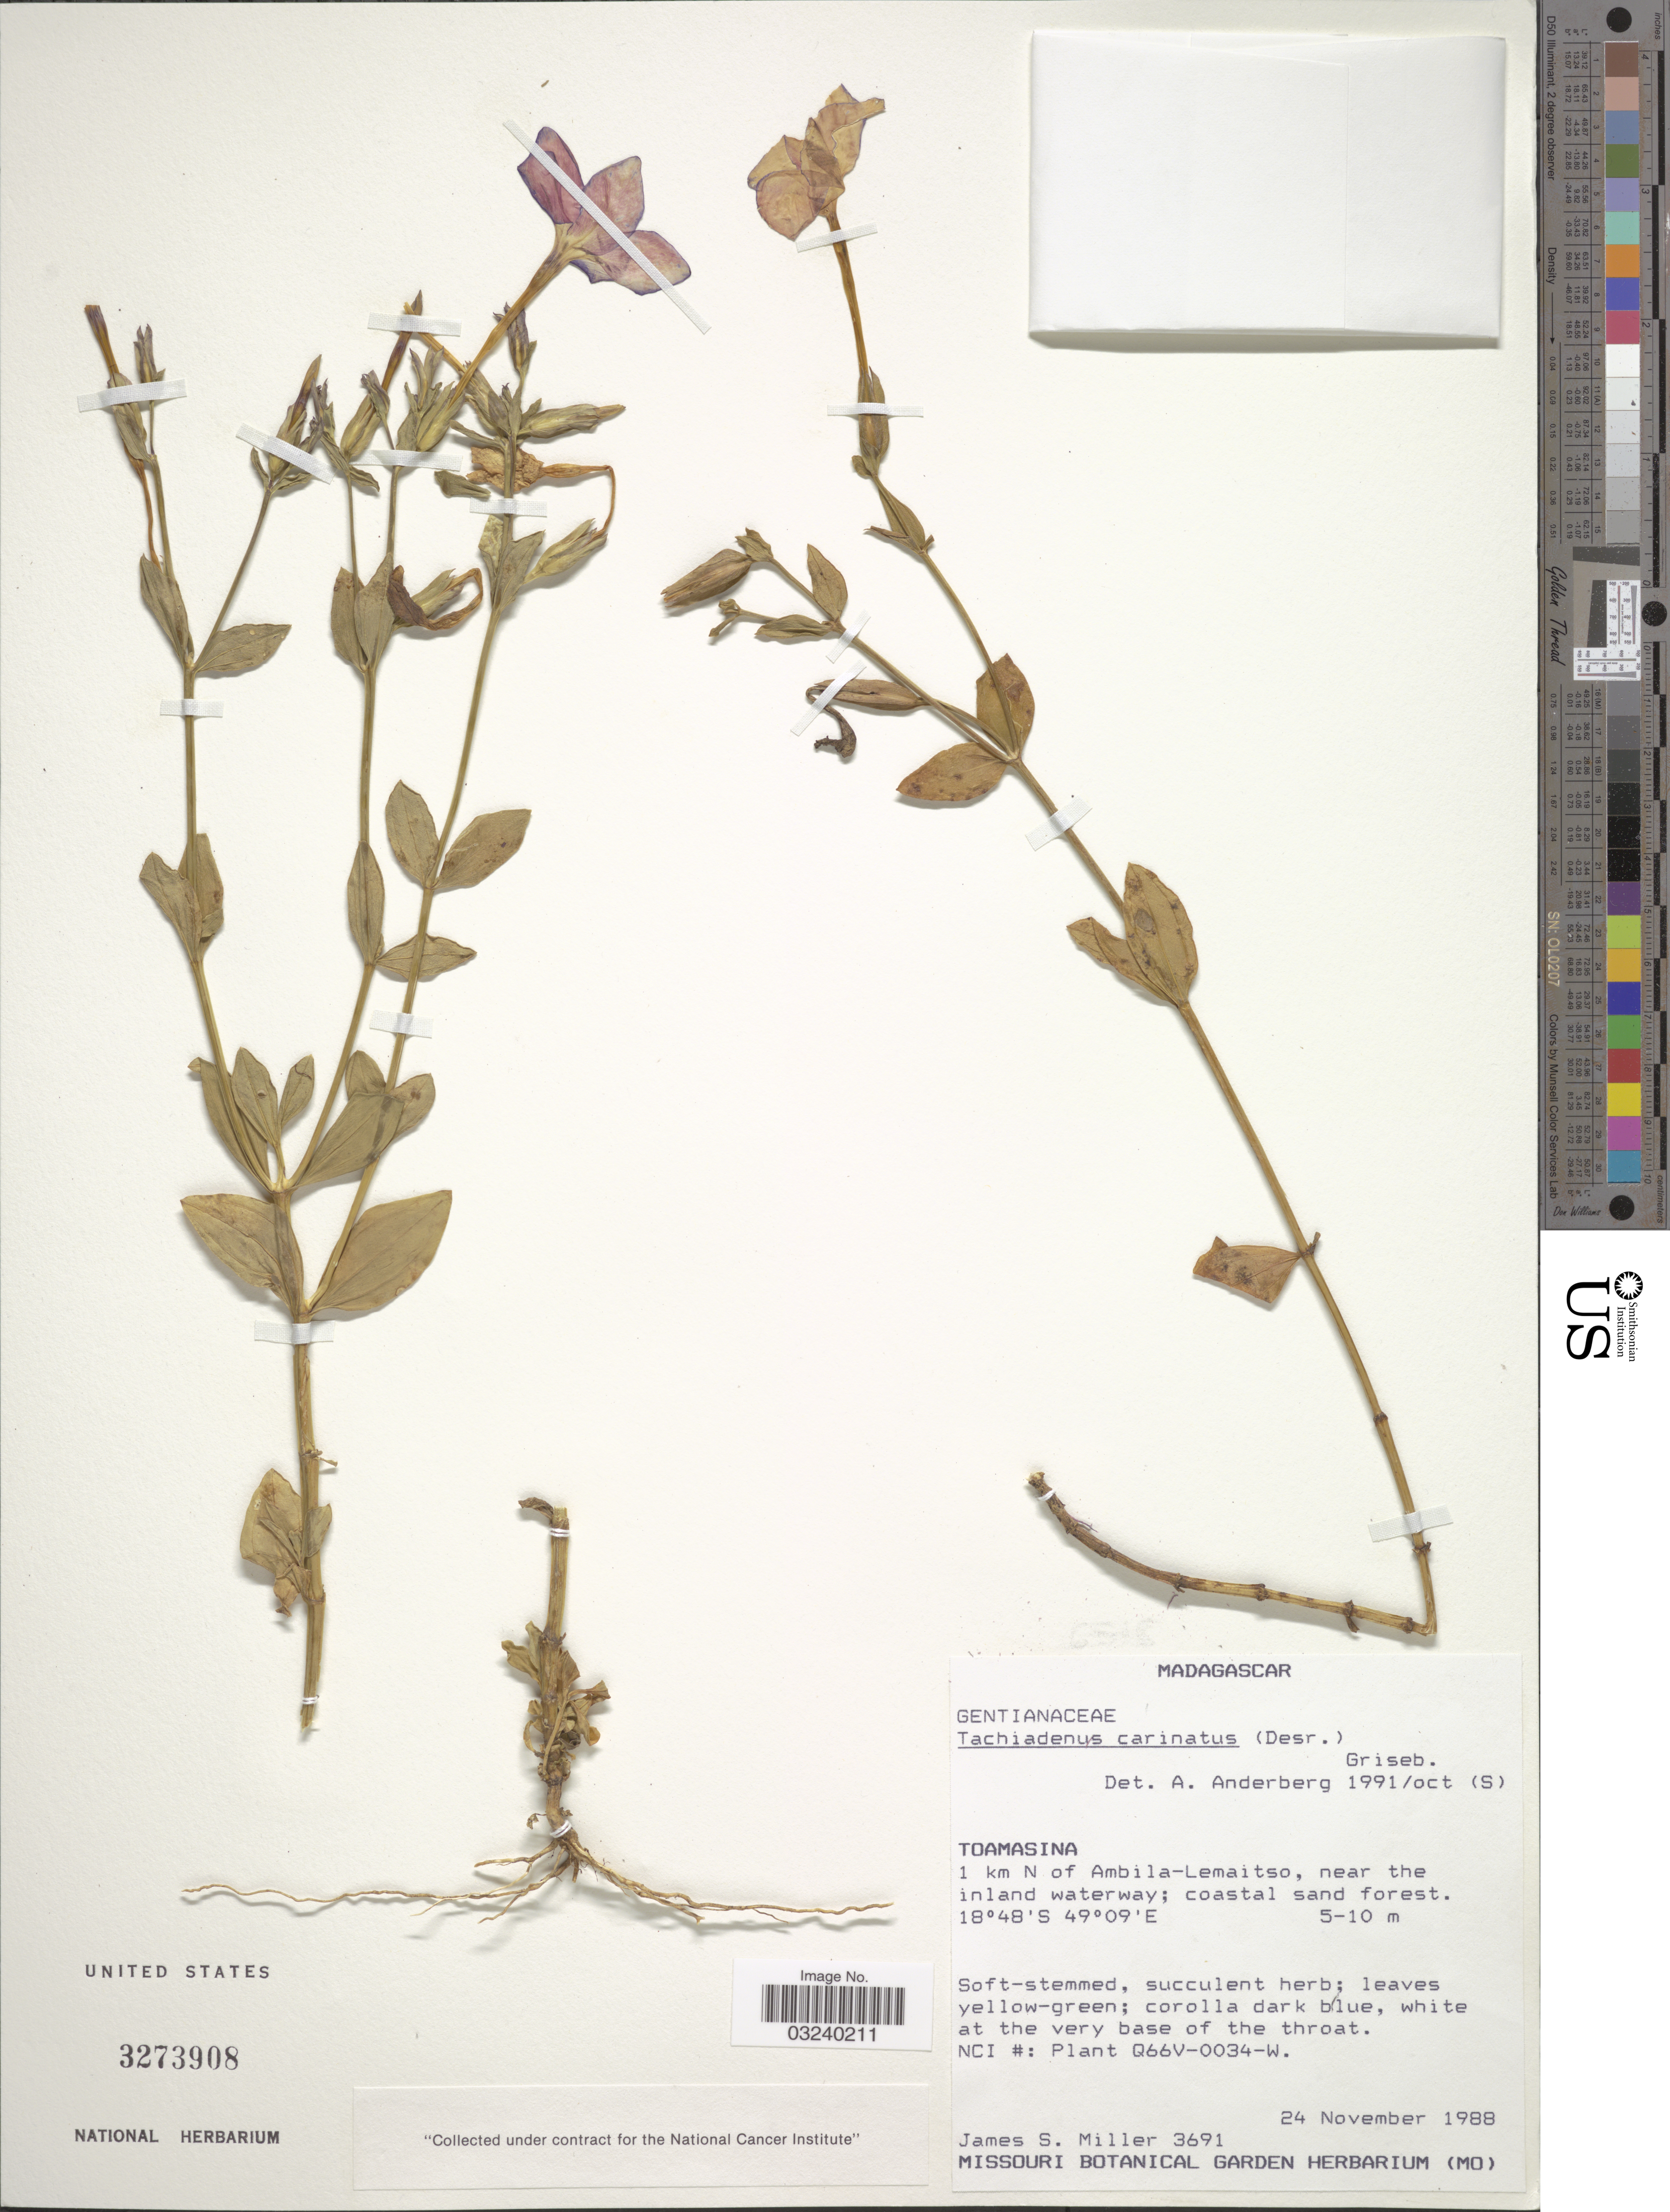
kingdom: Plantae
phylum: Tracheophyta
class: Magnoliopsida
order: Gentianales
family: Gentianaceae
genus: Tachiadenus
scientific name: Tachiadenus carinatus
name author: Griseb.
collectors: J. S. Miller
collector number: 3691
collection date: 1988-11-24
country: Madagascar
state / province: Atsinanana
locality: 1 km N of Ambila-Lemaitso, near the inland waterway.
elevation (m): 5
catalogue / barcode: US 3273908